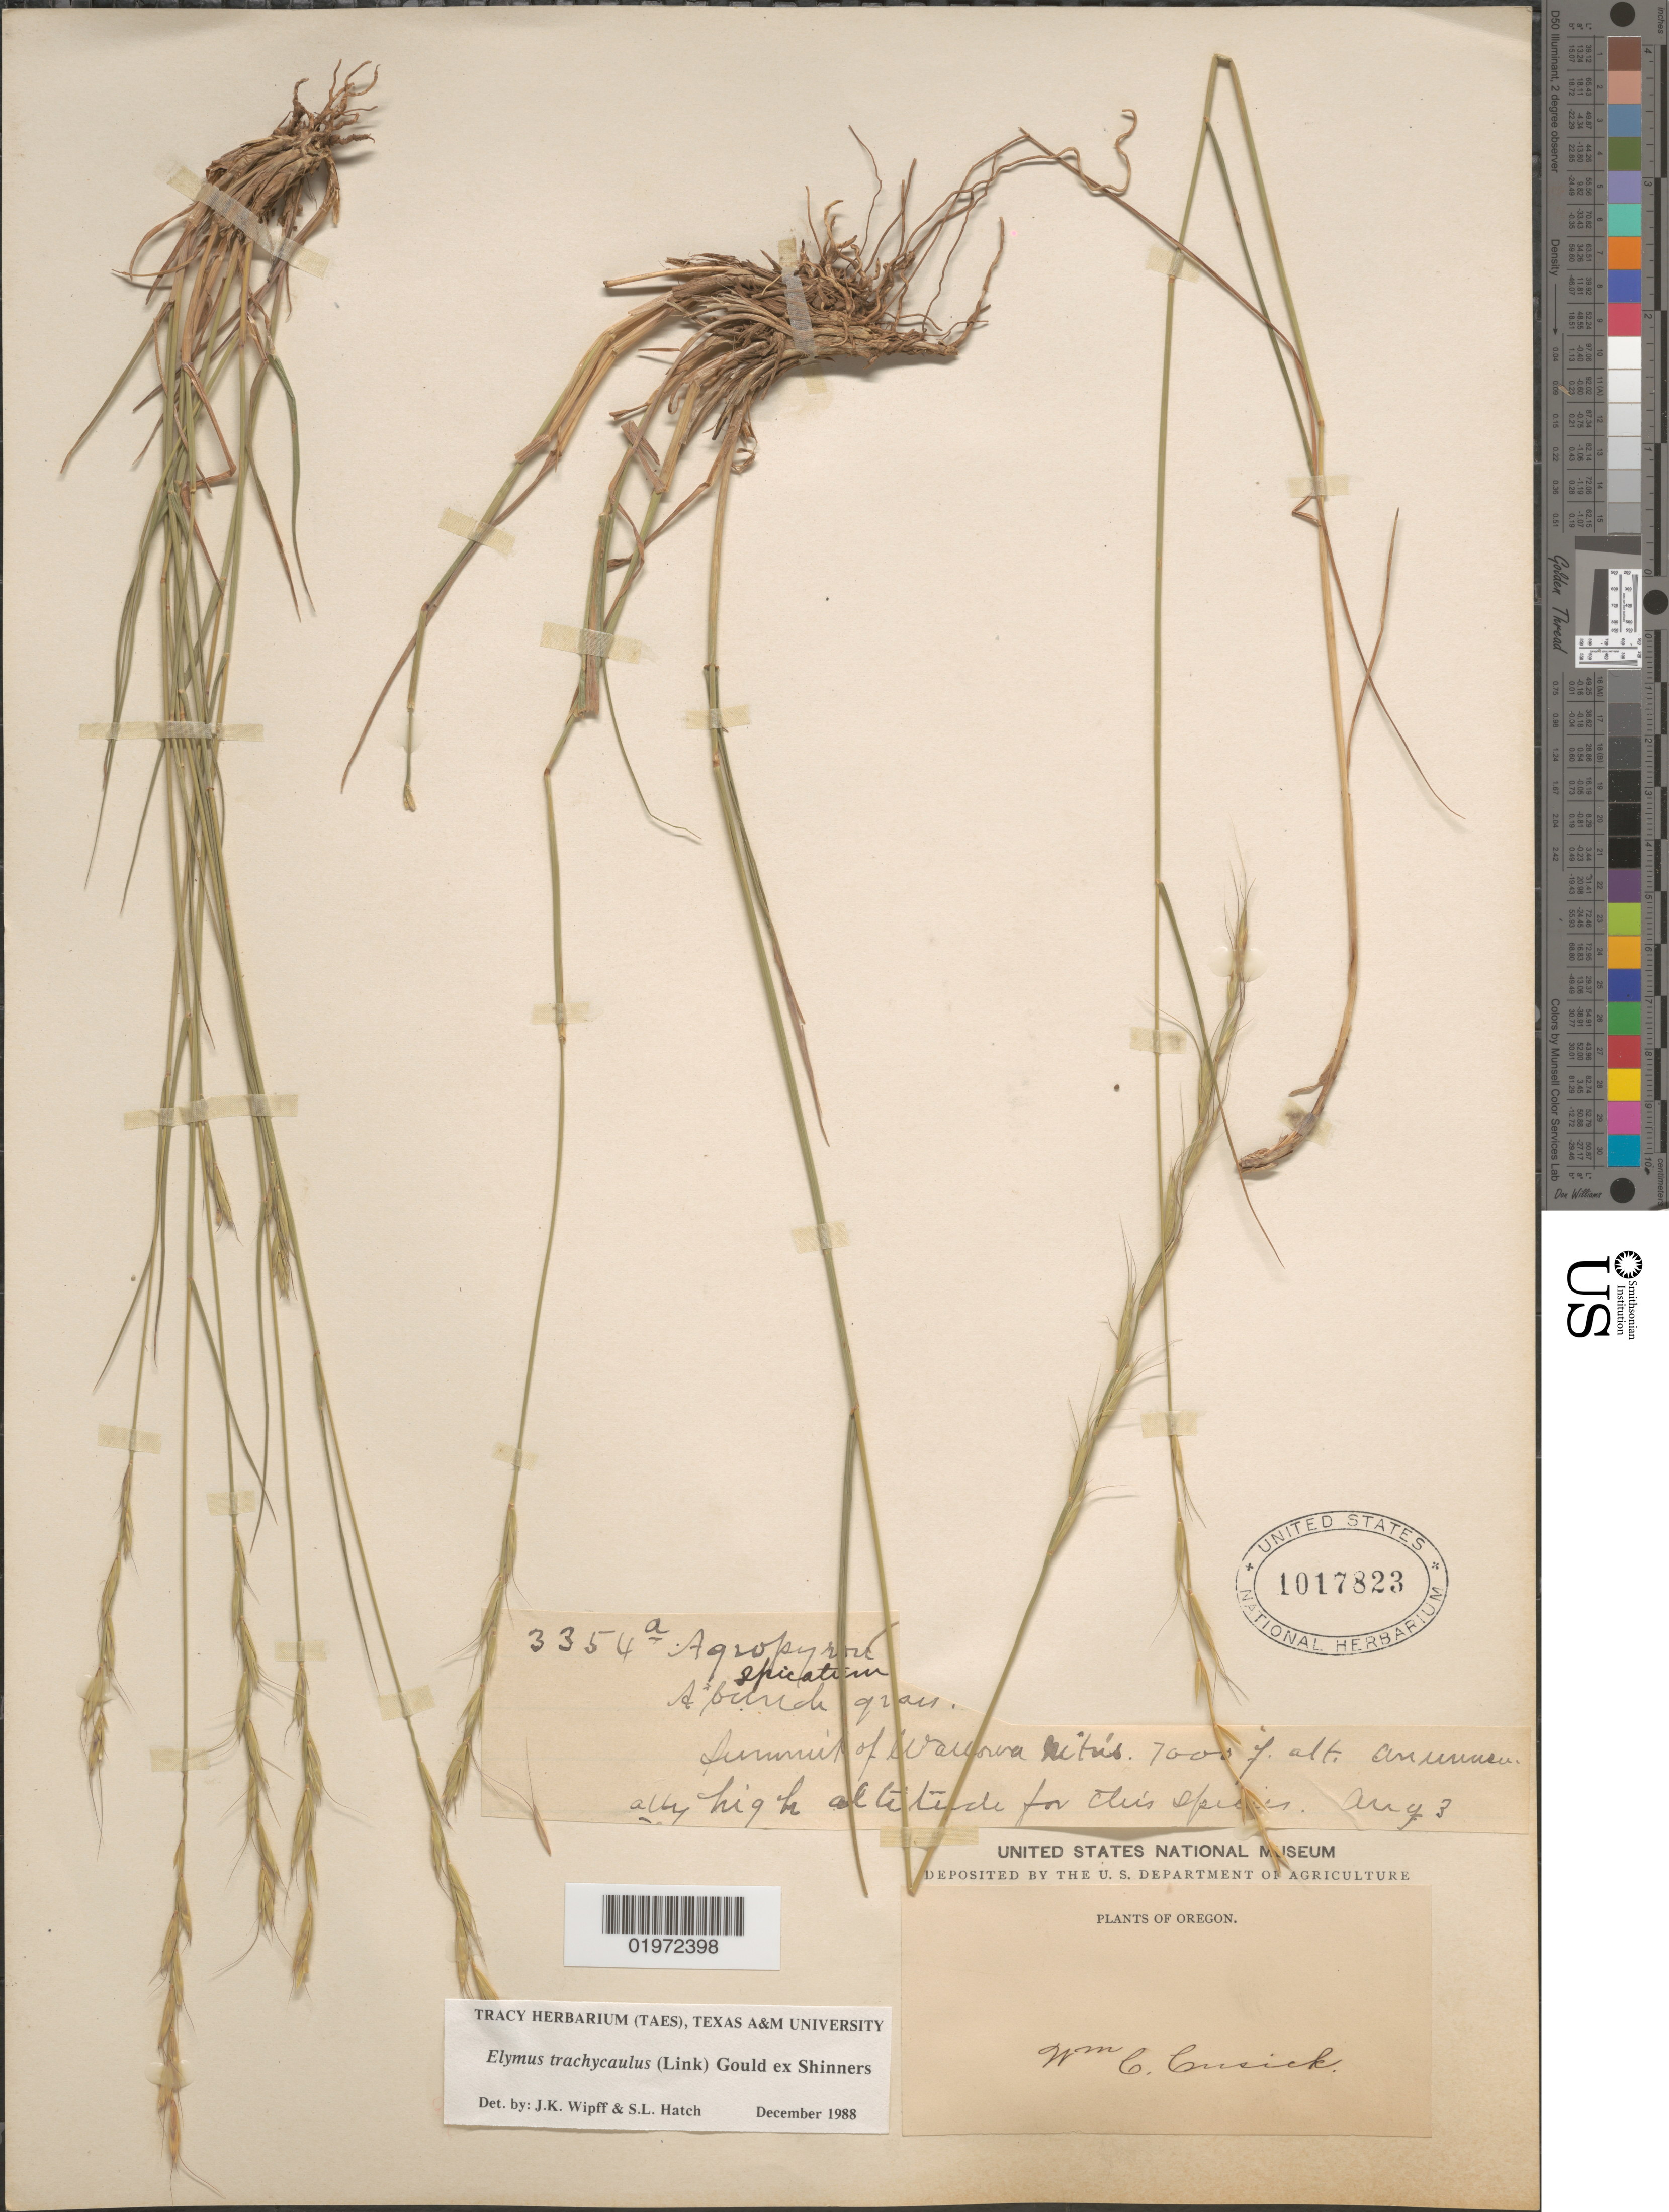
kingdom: Plantae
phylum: Tracheophyta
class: Liliopsida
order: Poales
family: Poaceae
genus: Elymus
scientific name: Elymus trachycaulus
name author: (Link) Gould ex Shinners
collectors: W. C. Cusick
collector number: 3354a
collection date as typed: Transcribed d/m/y: /8/3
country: United States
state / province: Oregon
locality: Summit of Wallowa Mtns.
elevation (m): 2134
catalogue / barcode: US 1017823